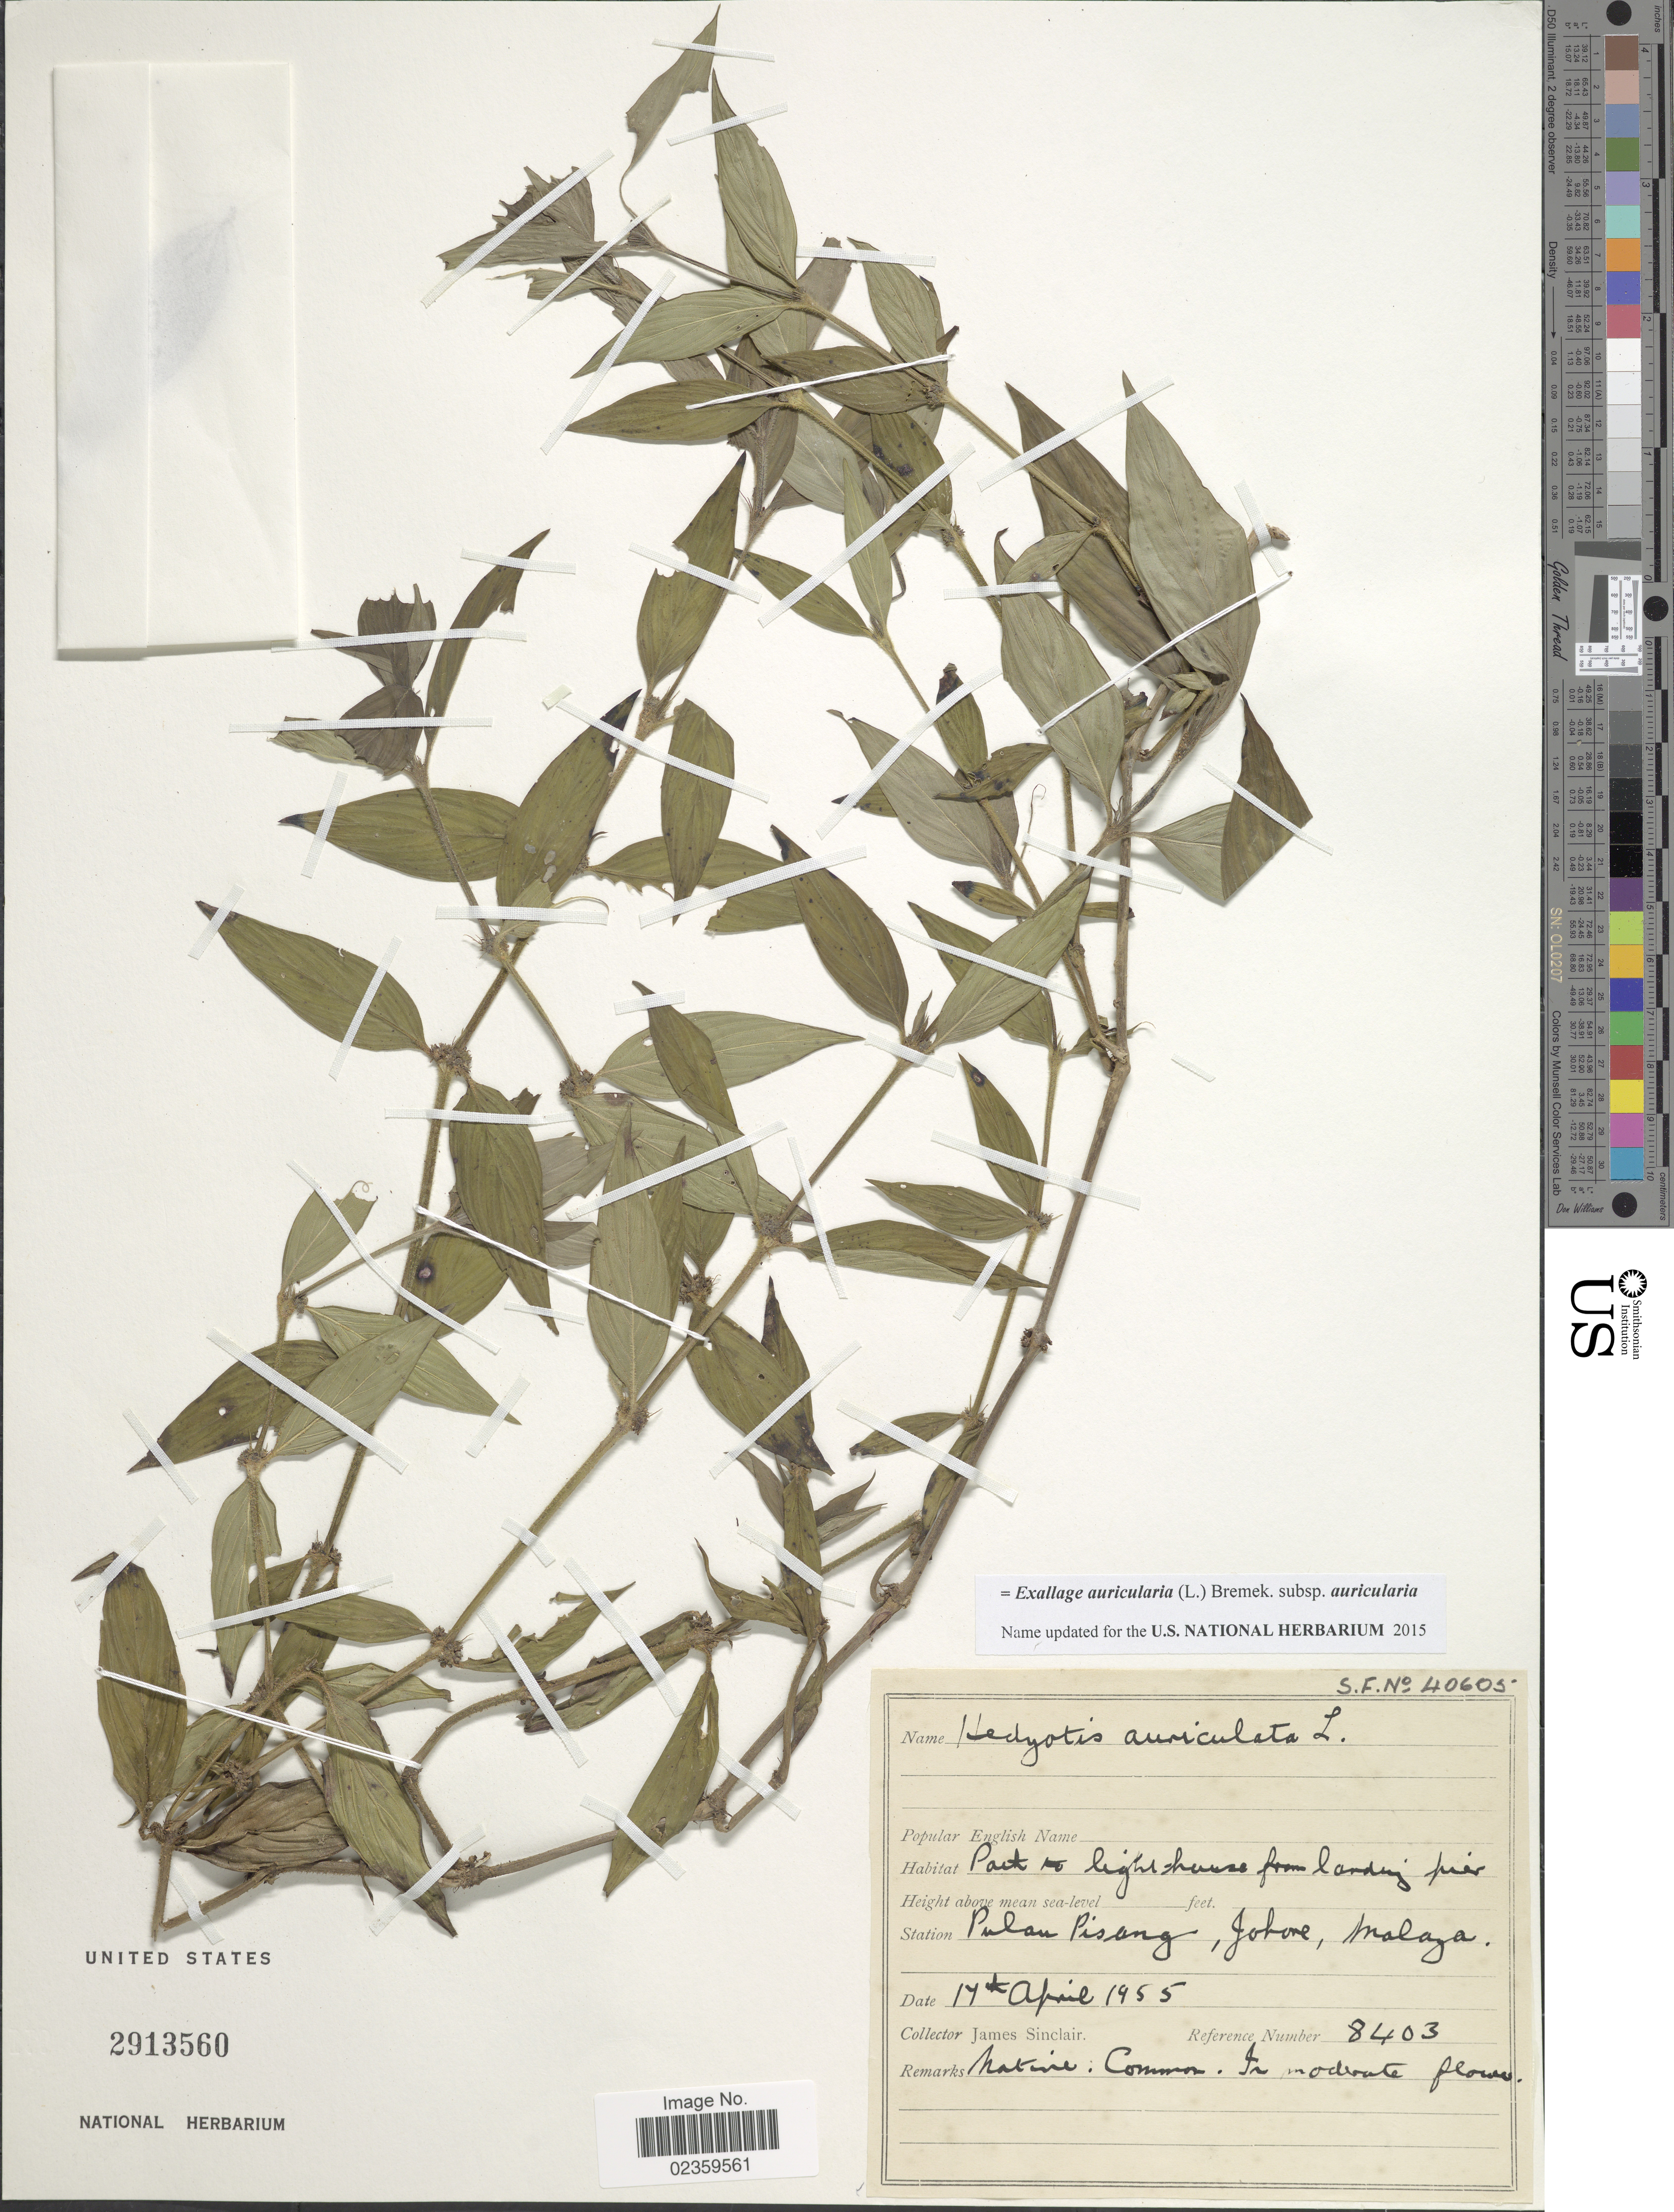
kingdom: Plantae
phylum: Tracheophyta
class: Magnoliopsida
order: Gentianales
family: Rubiaceae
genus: Exallage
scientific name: Exallage auricularia subsp. auricularia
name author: (L.) Bremek.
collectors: J. Sinclair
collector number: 8403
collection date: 1955-04-17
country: Malaysia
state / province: Johor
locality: Pulan Pisang, Johore, Malaya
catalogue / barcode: US 2913560